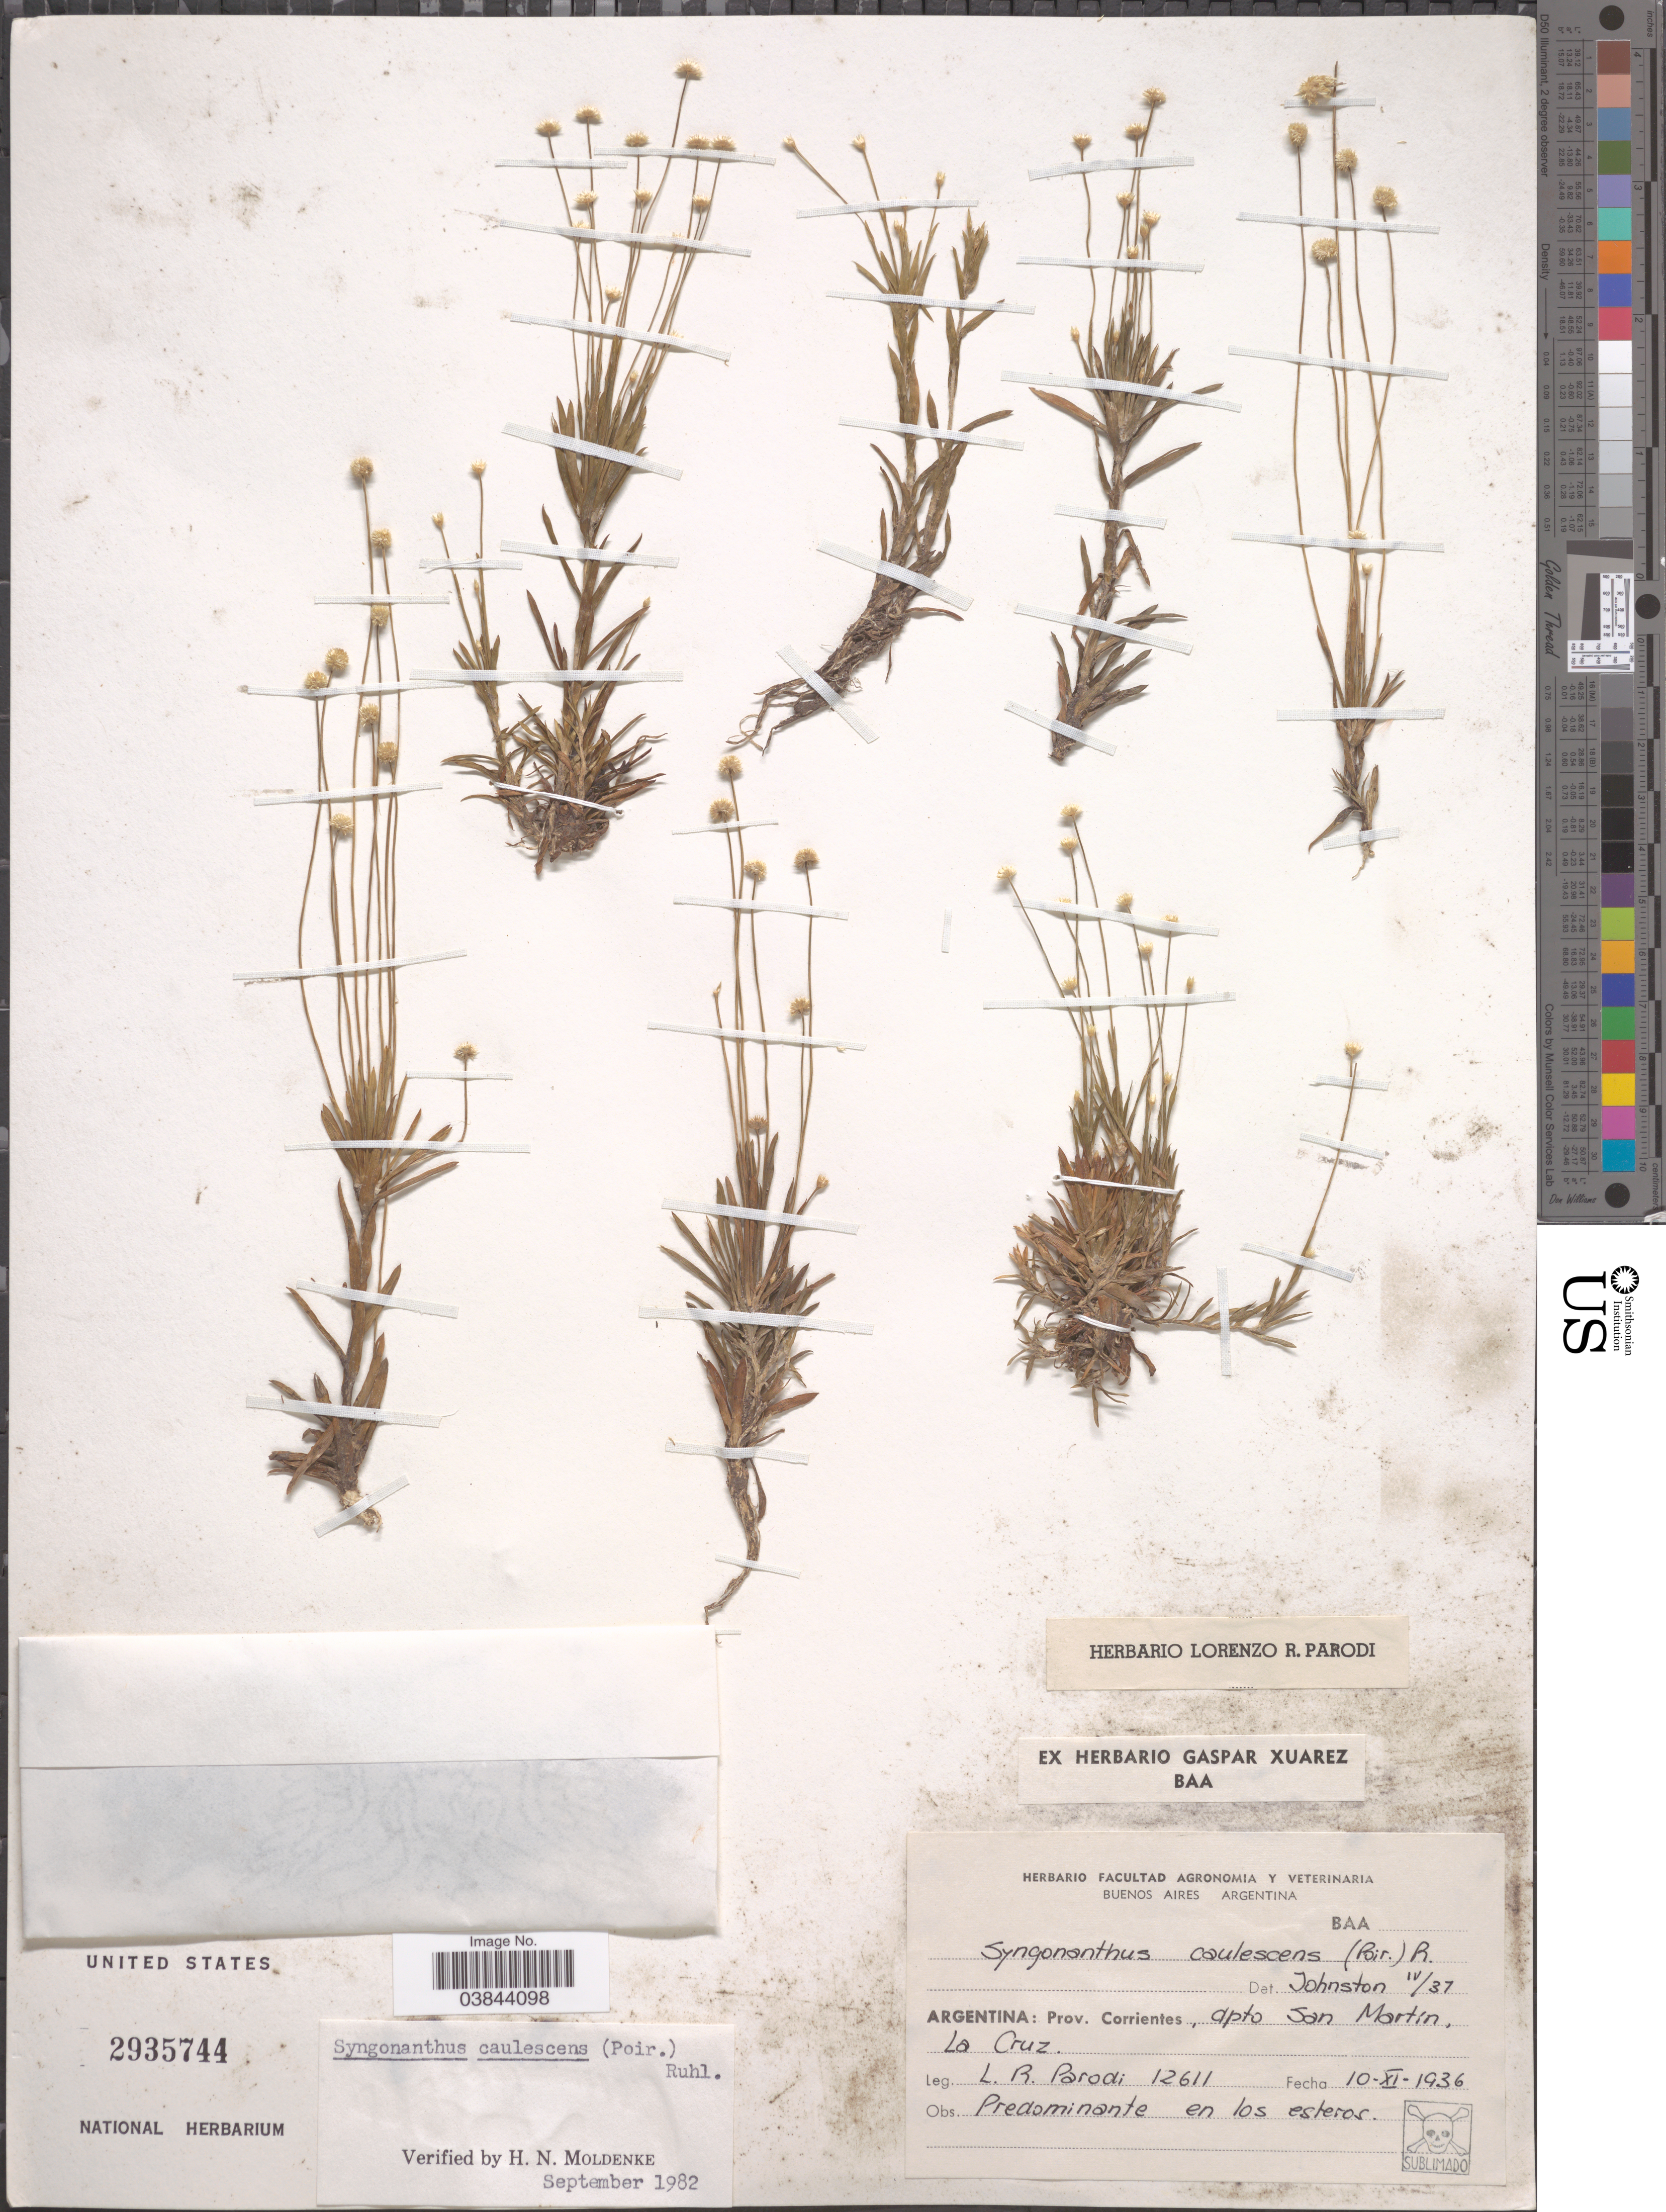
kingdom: Plantae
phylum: Tracheophyta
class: Liliopsida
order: Poales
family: Eriocaulaceae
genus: Syngonanthus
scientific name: Syngonanthus caulescens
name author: (Poir.) Ruhland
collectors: L. R. Parodi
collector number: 12611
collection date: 1936-11-10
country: Argentina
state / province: Corrientes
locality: Dpto San Martin, La Cruz.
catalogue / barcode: US 2935744